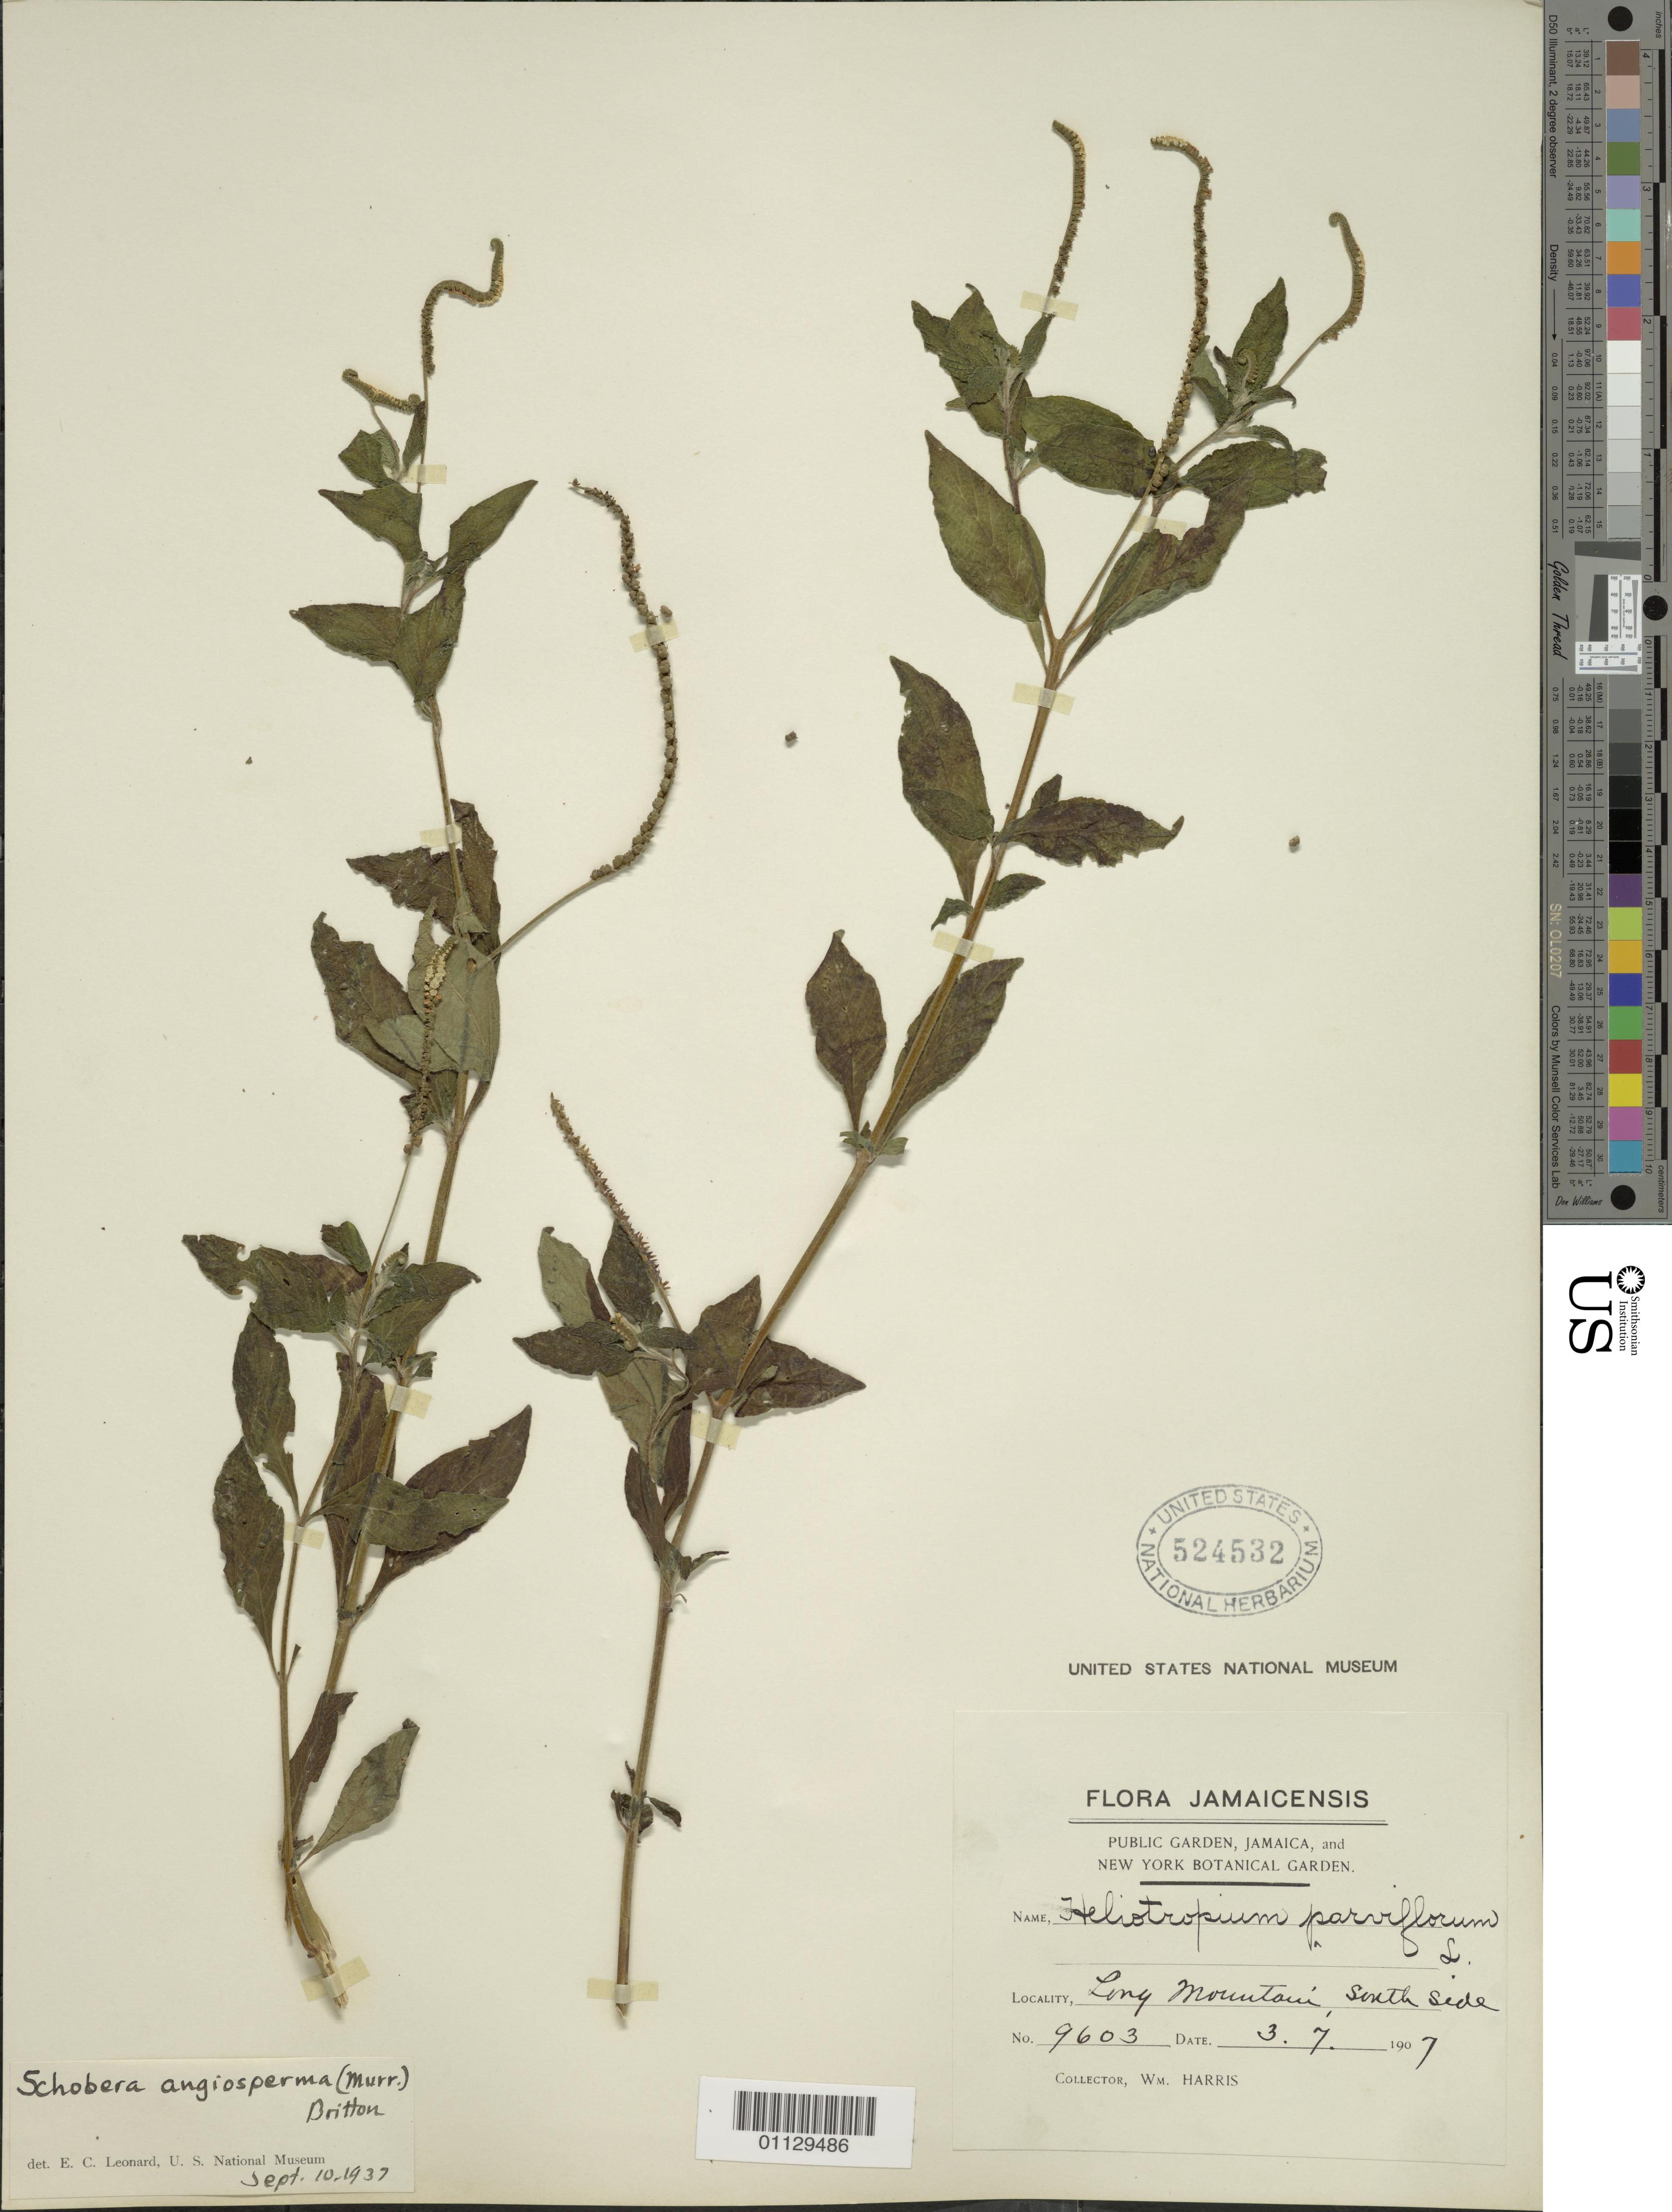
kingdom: Plantae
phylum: Tracheophyta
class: Magnoliopsida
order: Boraginales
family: Heliotropiaceae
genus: Heliotropium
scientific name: Heliotropium parviflorum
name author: L.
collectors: W. Harris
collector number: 9603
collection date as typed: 03 Jul 1907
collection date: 1907-07-03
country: Jamaica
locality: Long Mountain, South side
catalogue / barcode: US 524532